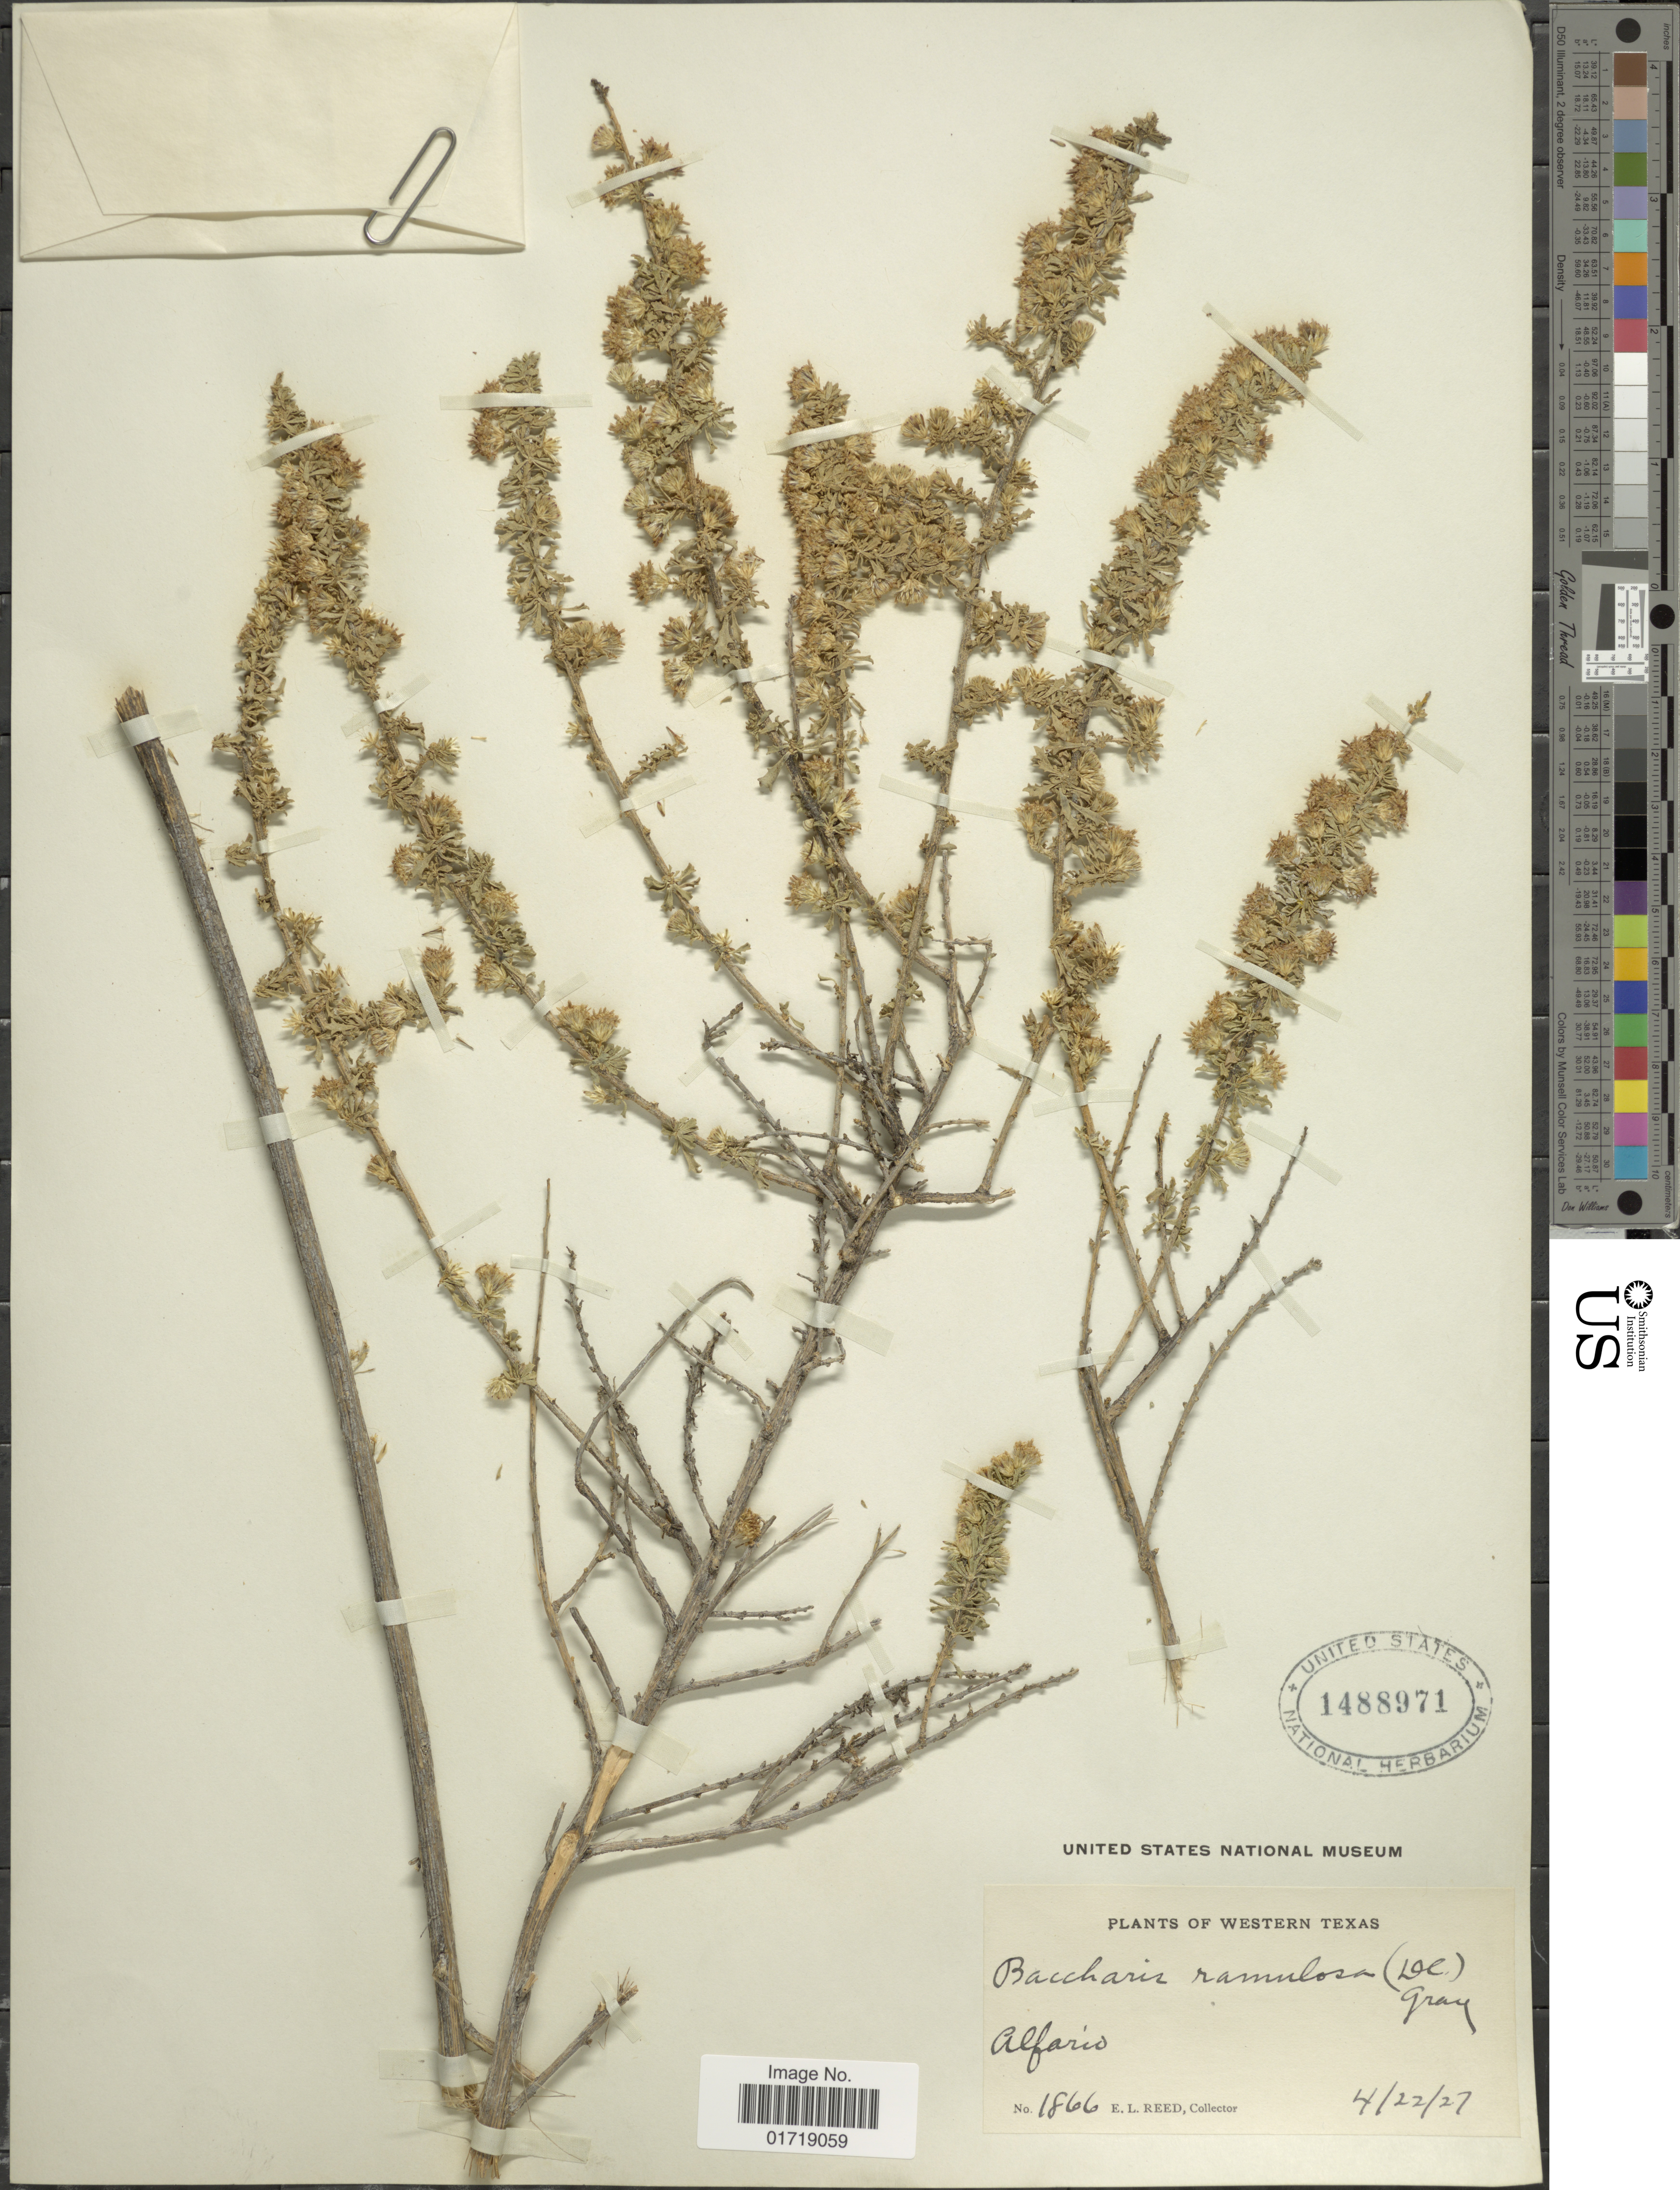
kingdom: Plantae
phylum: Tracheophyta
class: Magnoliopsida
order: Asterales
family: Asteraceae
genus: Baccharis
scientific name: Baccharis pteronioides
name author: DC.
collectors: E. Reed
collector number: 1866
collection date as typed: Transcribed d/m/y: 22/4/27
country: United States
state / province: Texas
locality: Western Texas, Alfario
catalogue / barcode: US 1488971